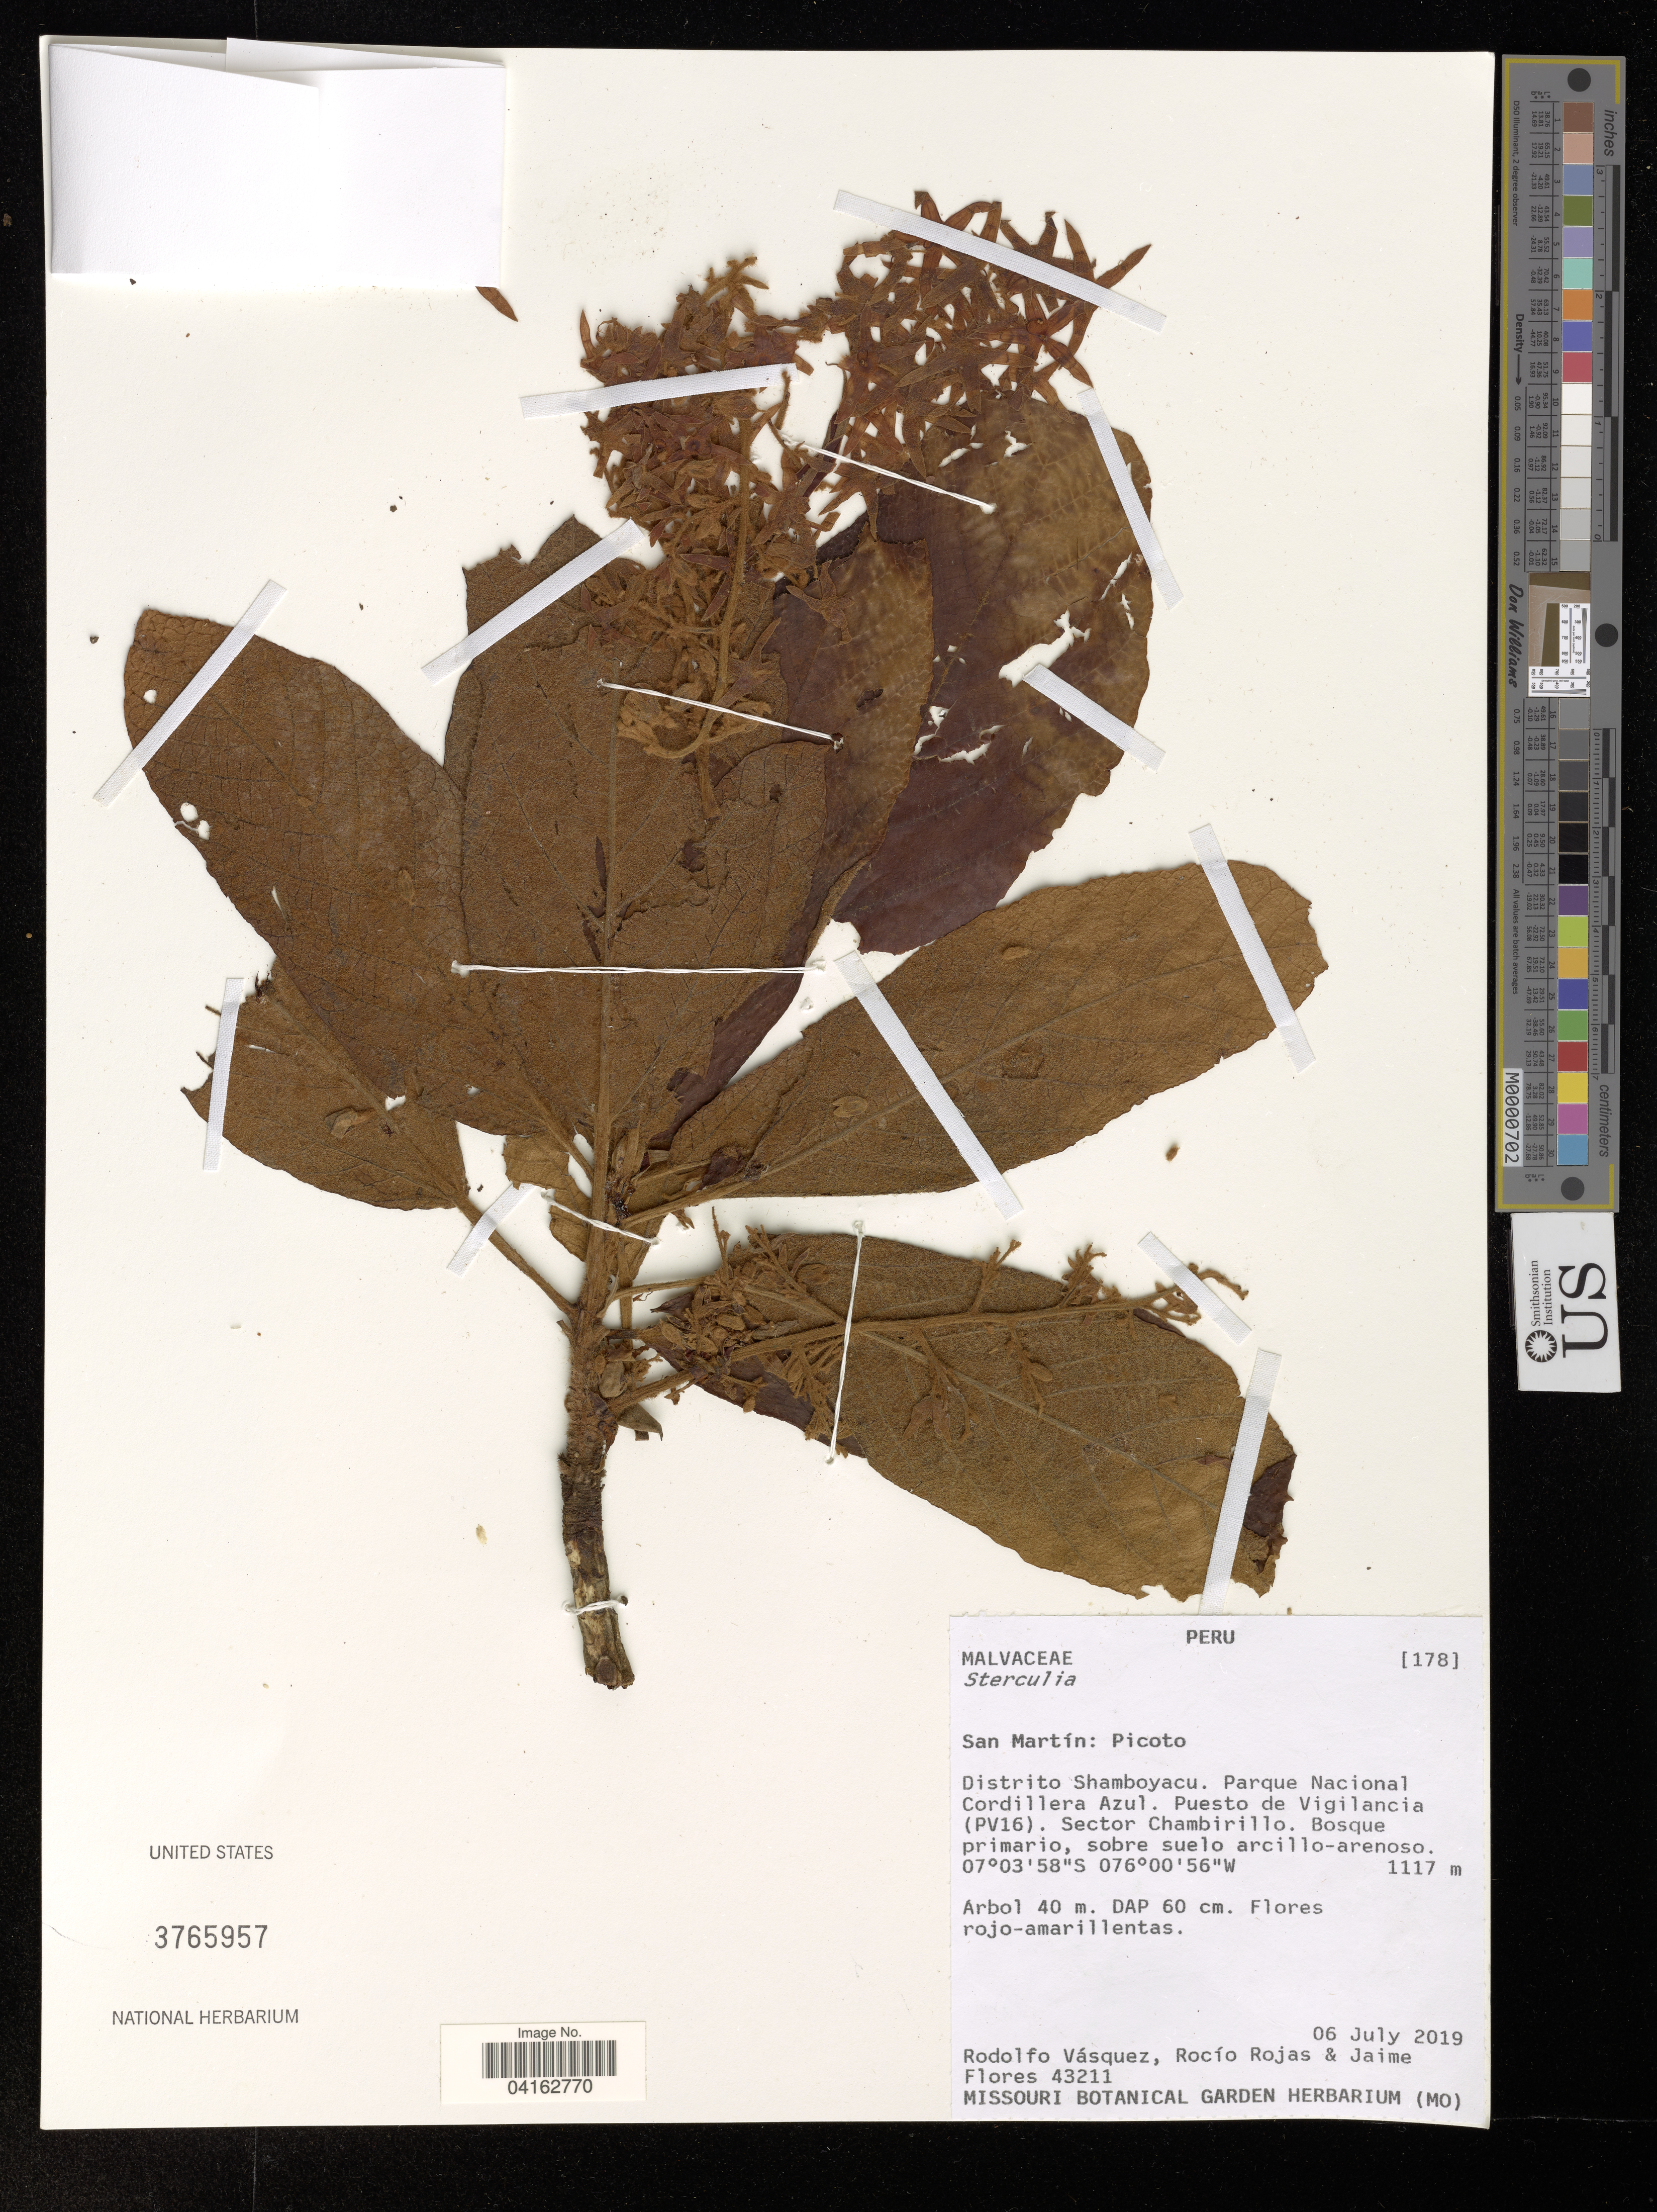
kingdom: Plantae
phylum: Tracheophyta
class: Magnoliopsida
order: Malvales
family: Malvaceae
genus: Sterculia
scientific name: Sterculia sp.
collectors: R. Vásquez, R. Rojas & J. Flores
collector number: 43211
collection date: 2019-07-06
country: Peru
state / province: San Martin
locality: Picoto. Distrito Shamboyacu. Parque Nacional Cordillera Azul. Puesto de Vigilancia (PV16). Sector Chambirillo.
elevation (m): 1117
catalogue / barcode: US 3765957